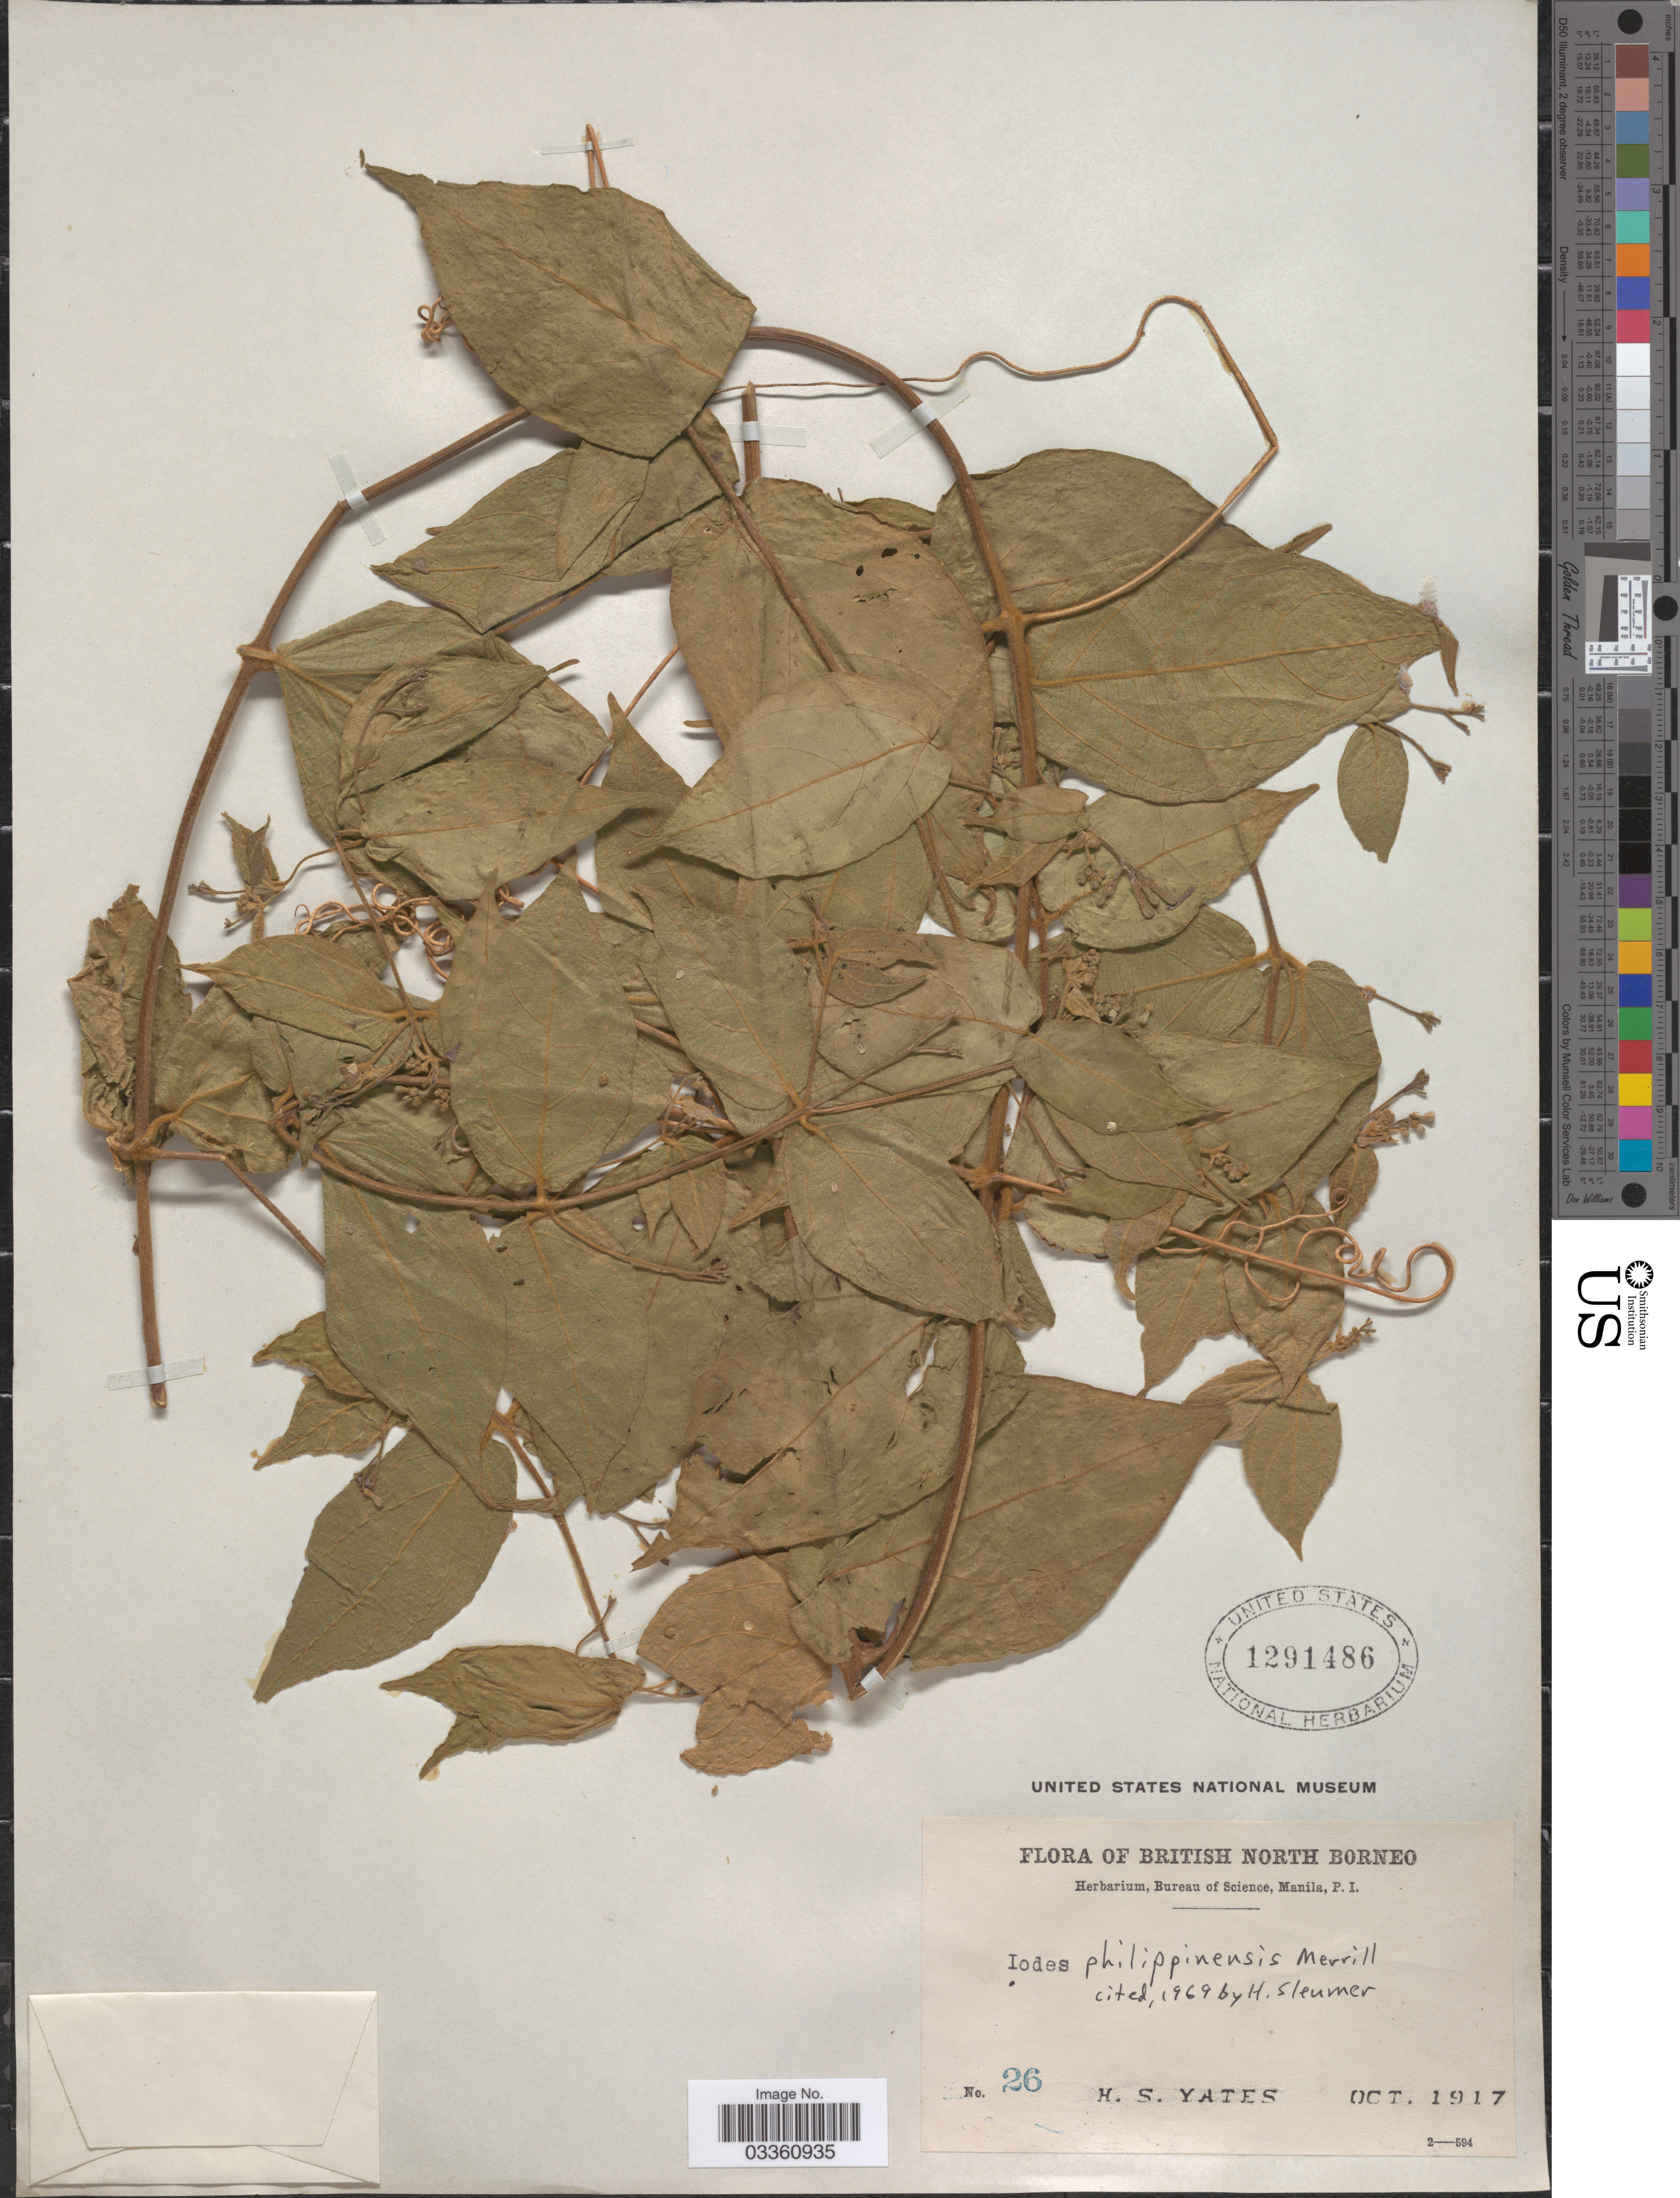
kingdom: Plantae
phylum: Tracheophyta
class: Magnoliopsida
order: Icacinales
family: Icacinaceae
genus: Iodes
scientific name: Iodes philippinensis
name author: Merr.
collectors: H. S. Yates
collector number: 26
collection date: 1917-10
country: Malaysia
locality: British North Borneo.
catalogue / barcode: US 1291486